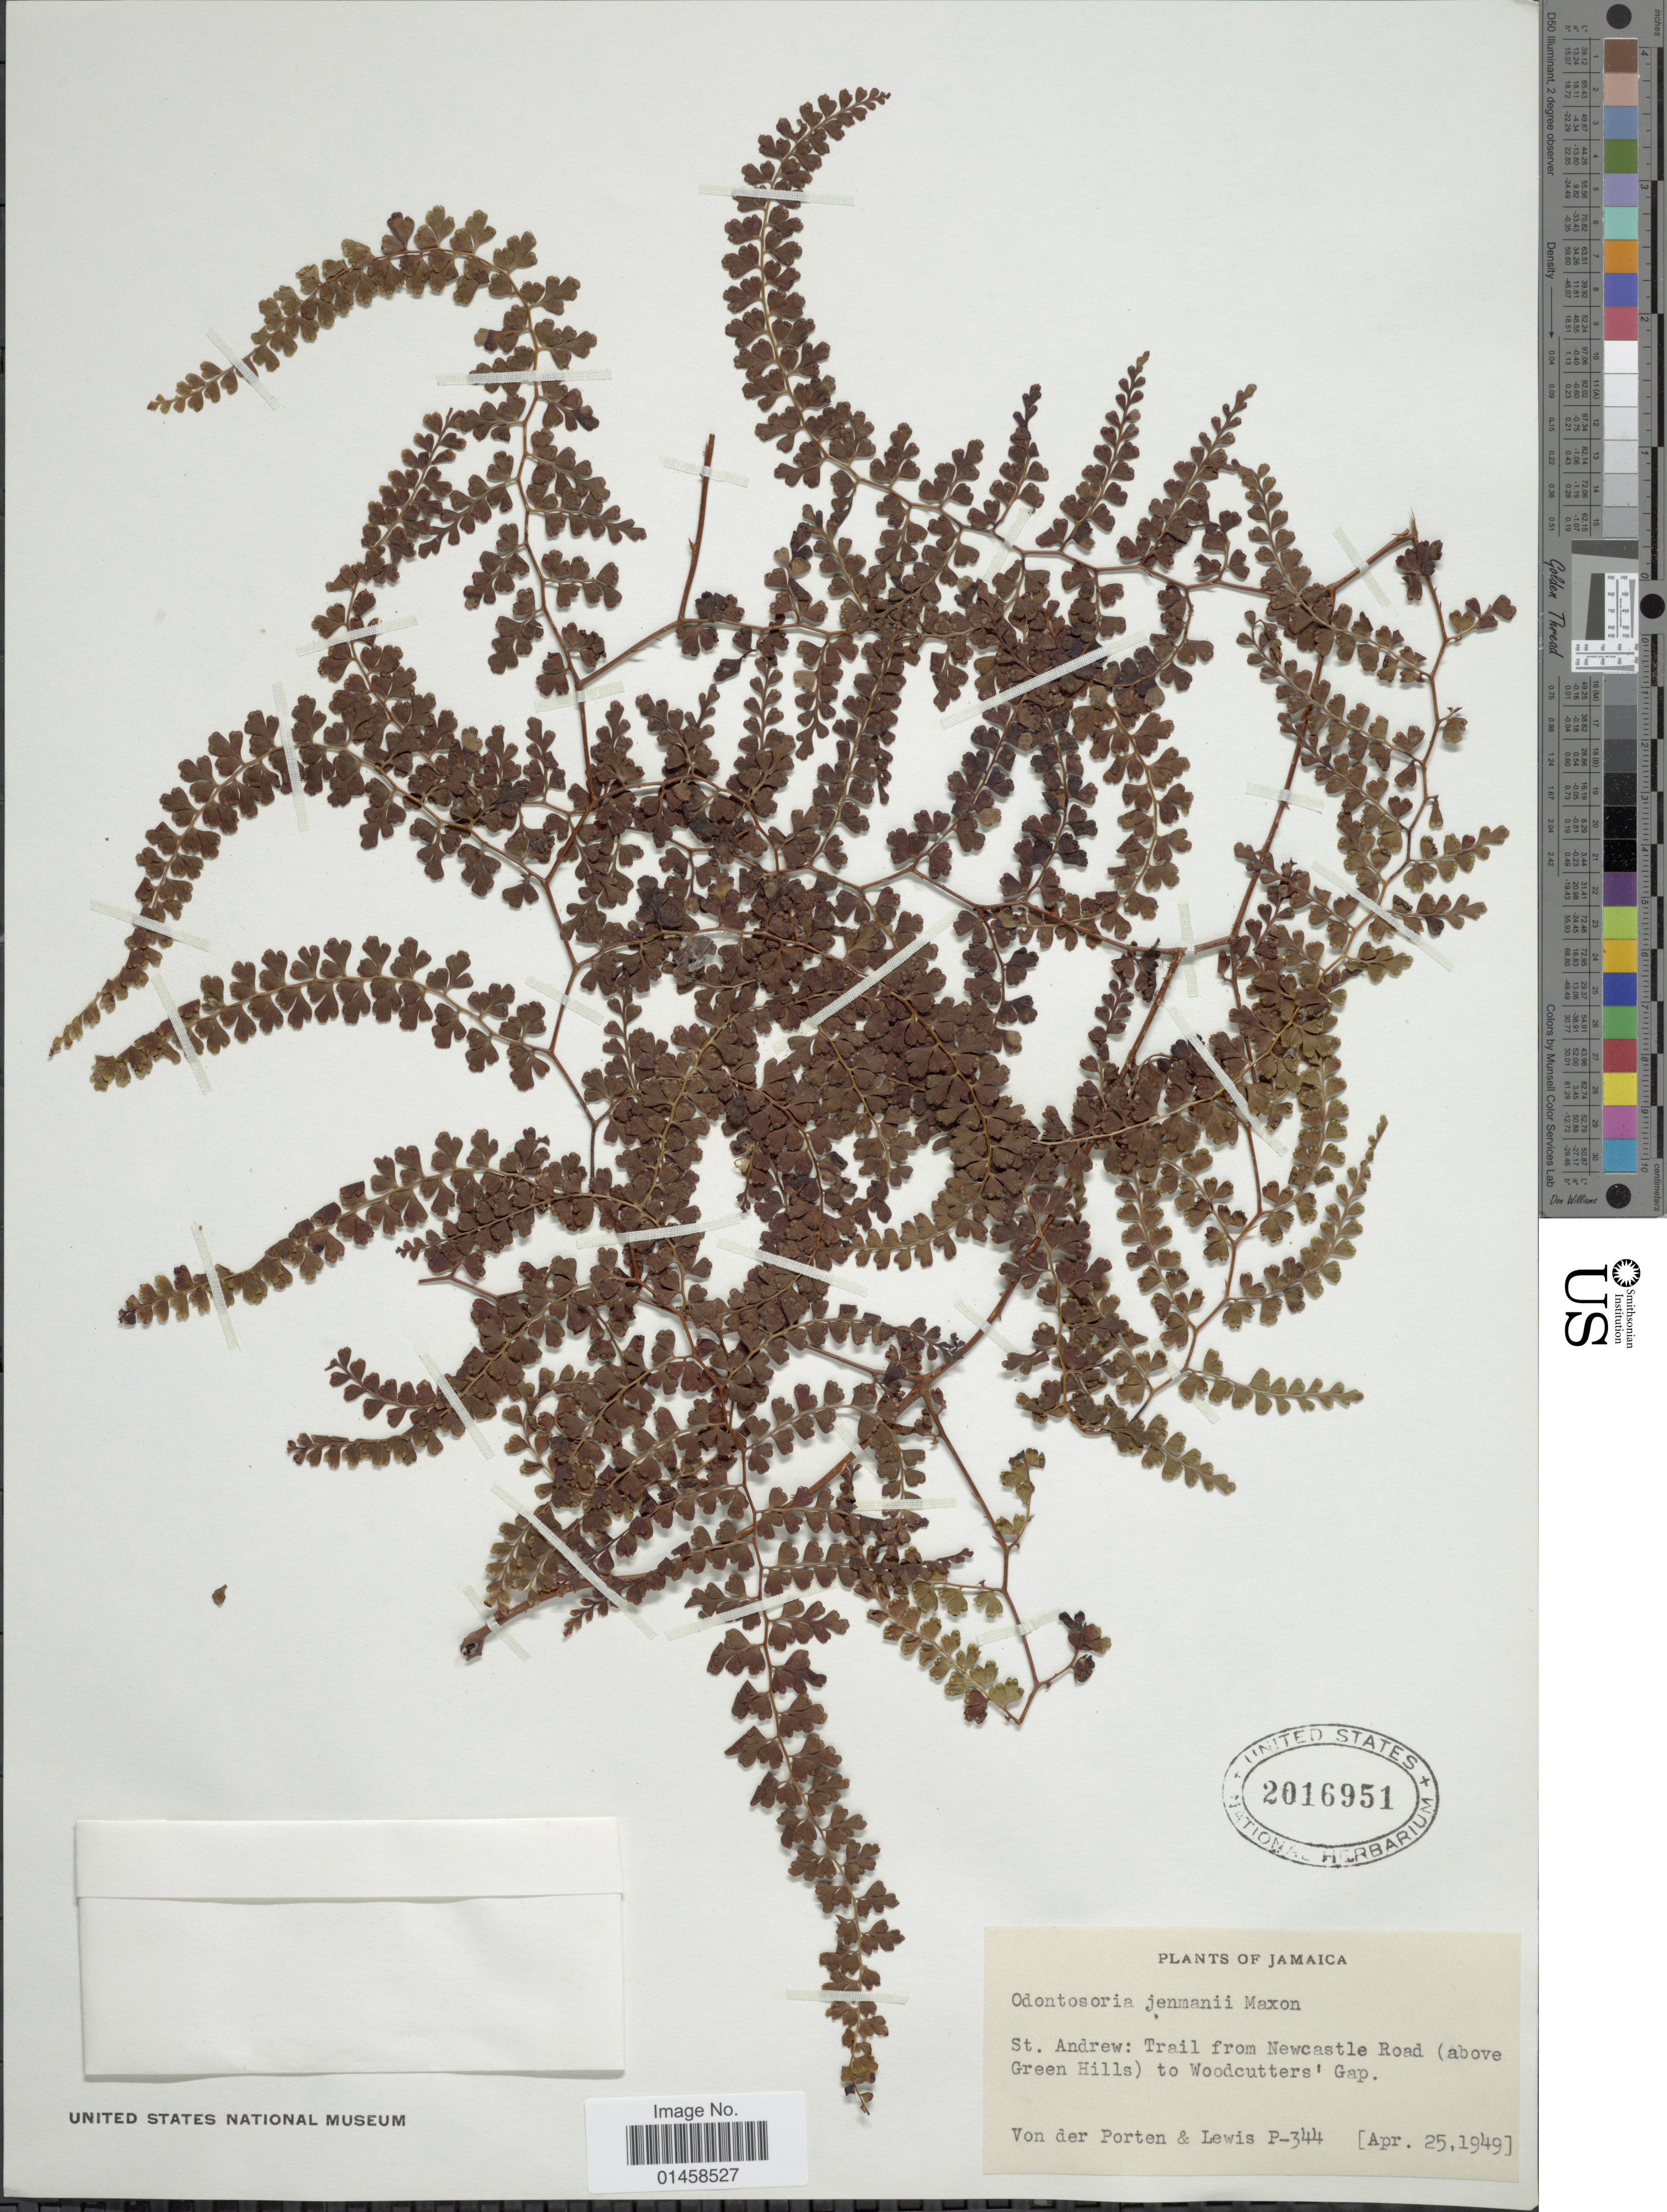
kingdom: Plantae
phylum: Tracheophyta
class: Polypodiopsida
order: Polypodiales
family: Lindsaeaceae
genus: Odontosoria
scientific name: Odontosoria jenmanii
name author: Maxon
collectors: Von der Porten & -- Lewis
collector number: P-344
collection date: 1949-04-25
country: Jamaica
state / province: Saint Andrew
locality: Trail from Newcastle Road (above Green Hills) to Wiidcutters' Gap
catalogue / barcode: US 2016951